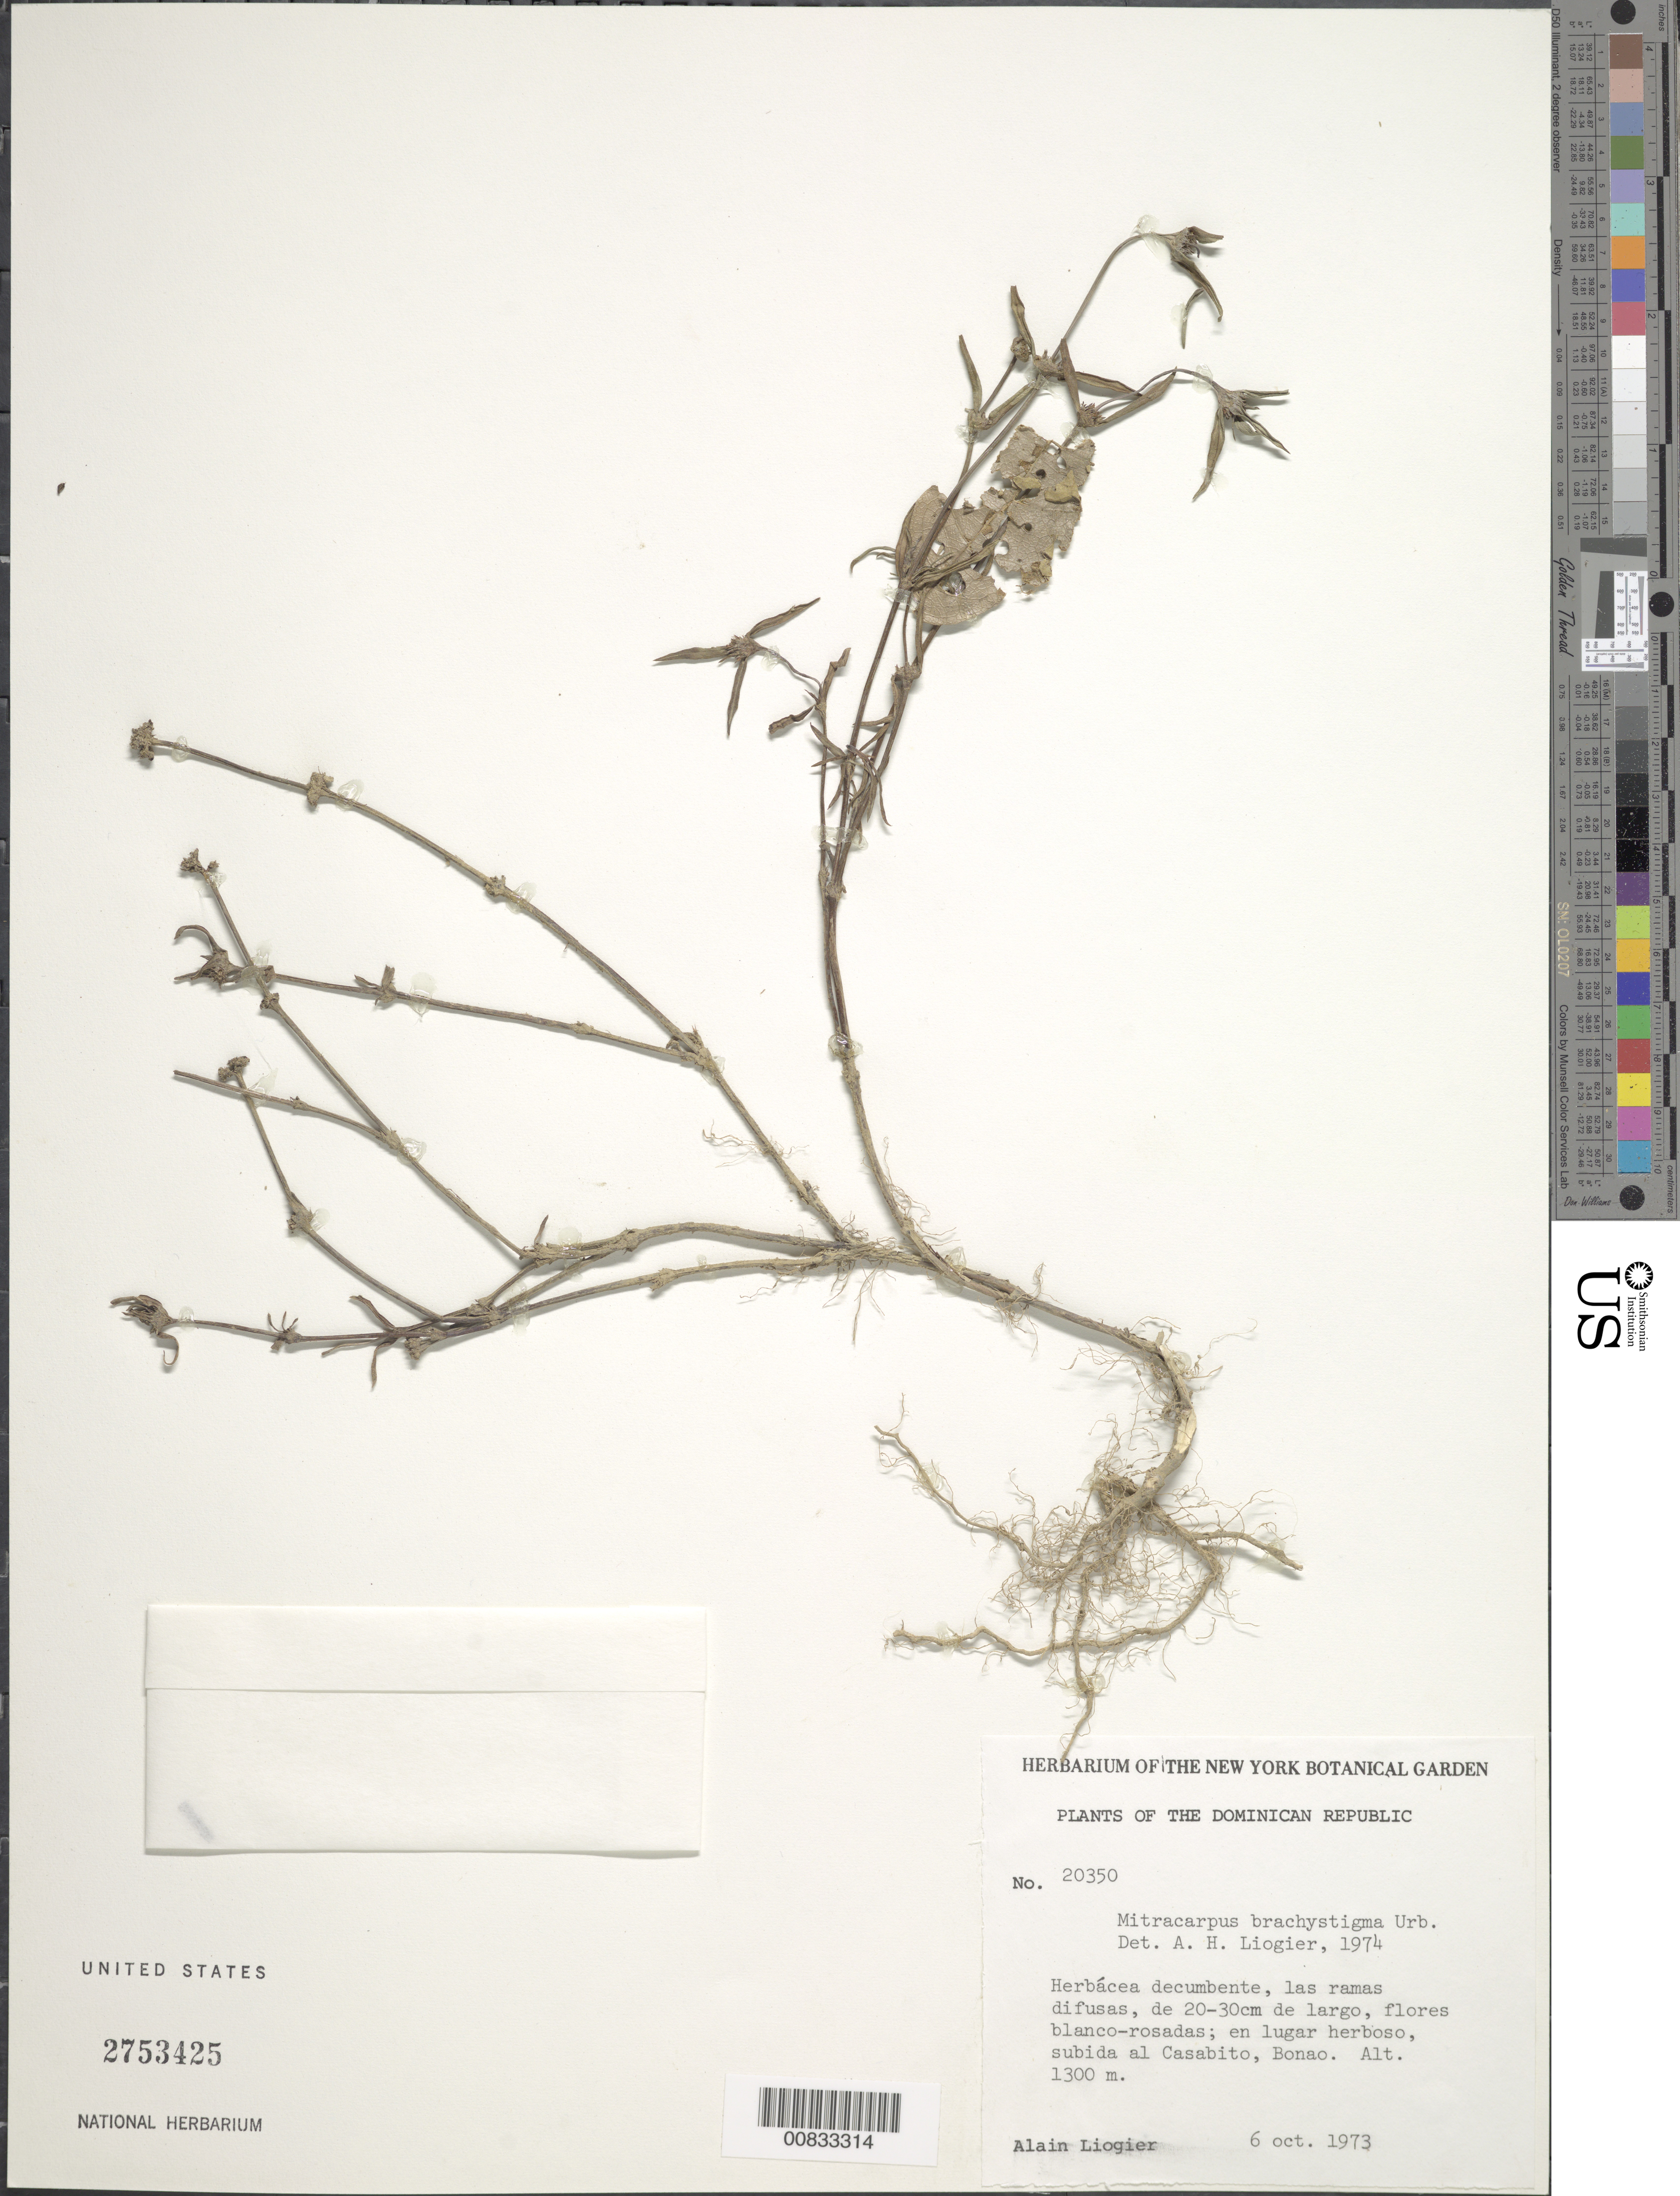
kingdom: Plantae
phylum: Tracheophyta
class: Magnoliopsida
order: Gentianales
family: Rubiaceae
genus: Mitracarpus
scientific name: Mitracarpus brachystigma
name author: Urb.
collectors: A. H. Liogier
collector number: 20350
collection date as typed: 06 Oct 1973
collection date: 1973-10-06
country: Dominican Republic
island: Hispaniola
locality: Subida al Casabito, Bonao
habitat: En lugar herboso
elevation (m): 1300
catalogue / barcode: US 2753425